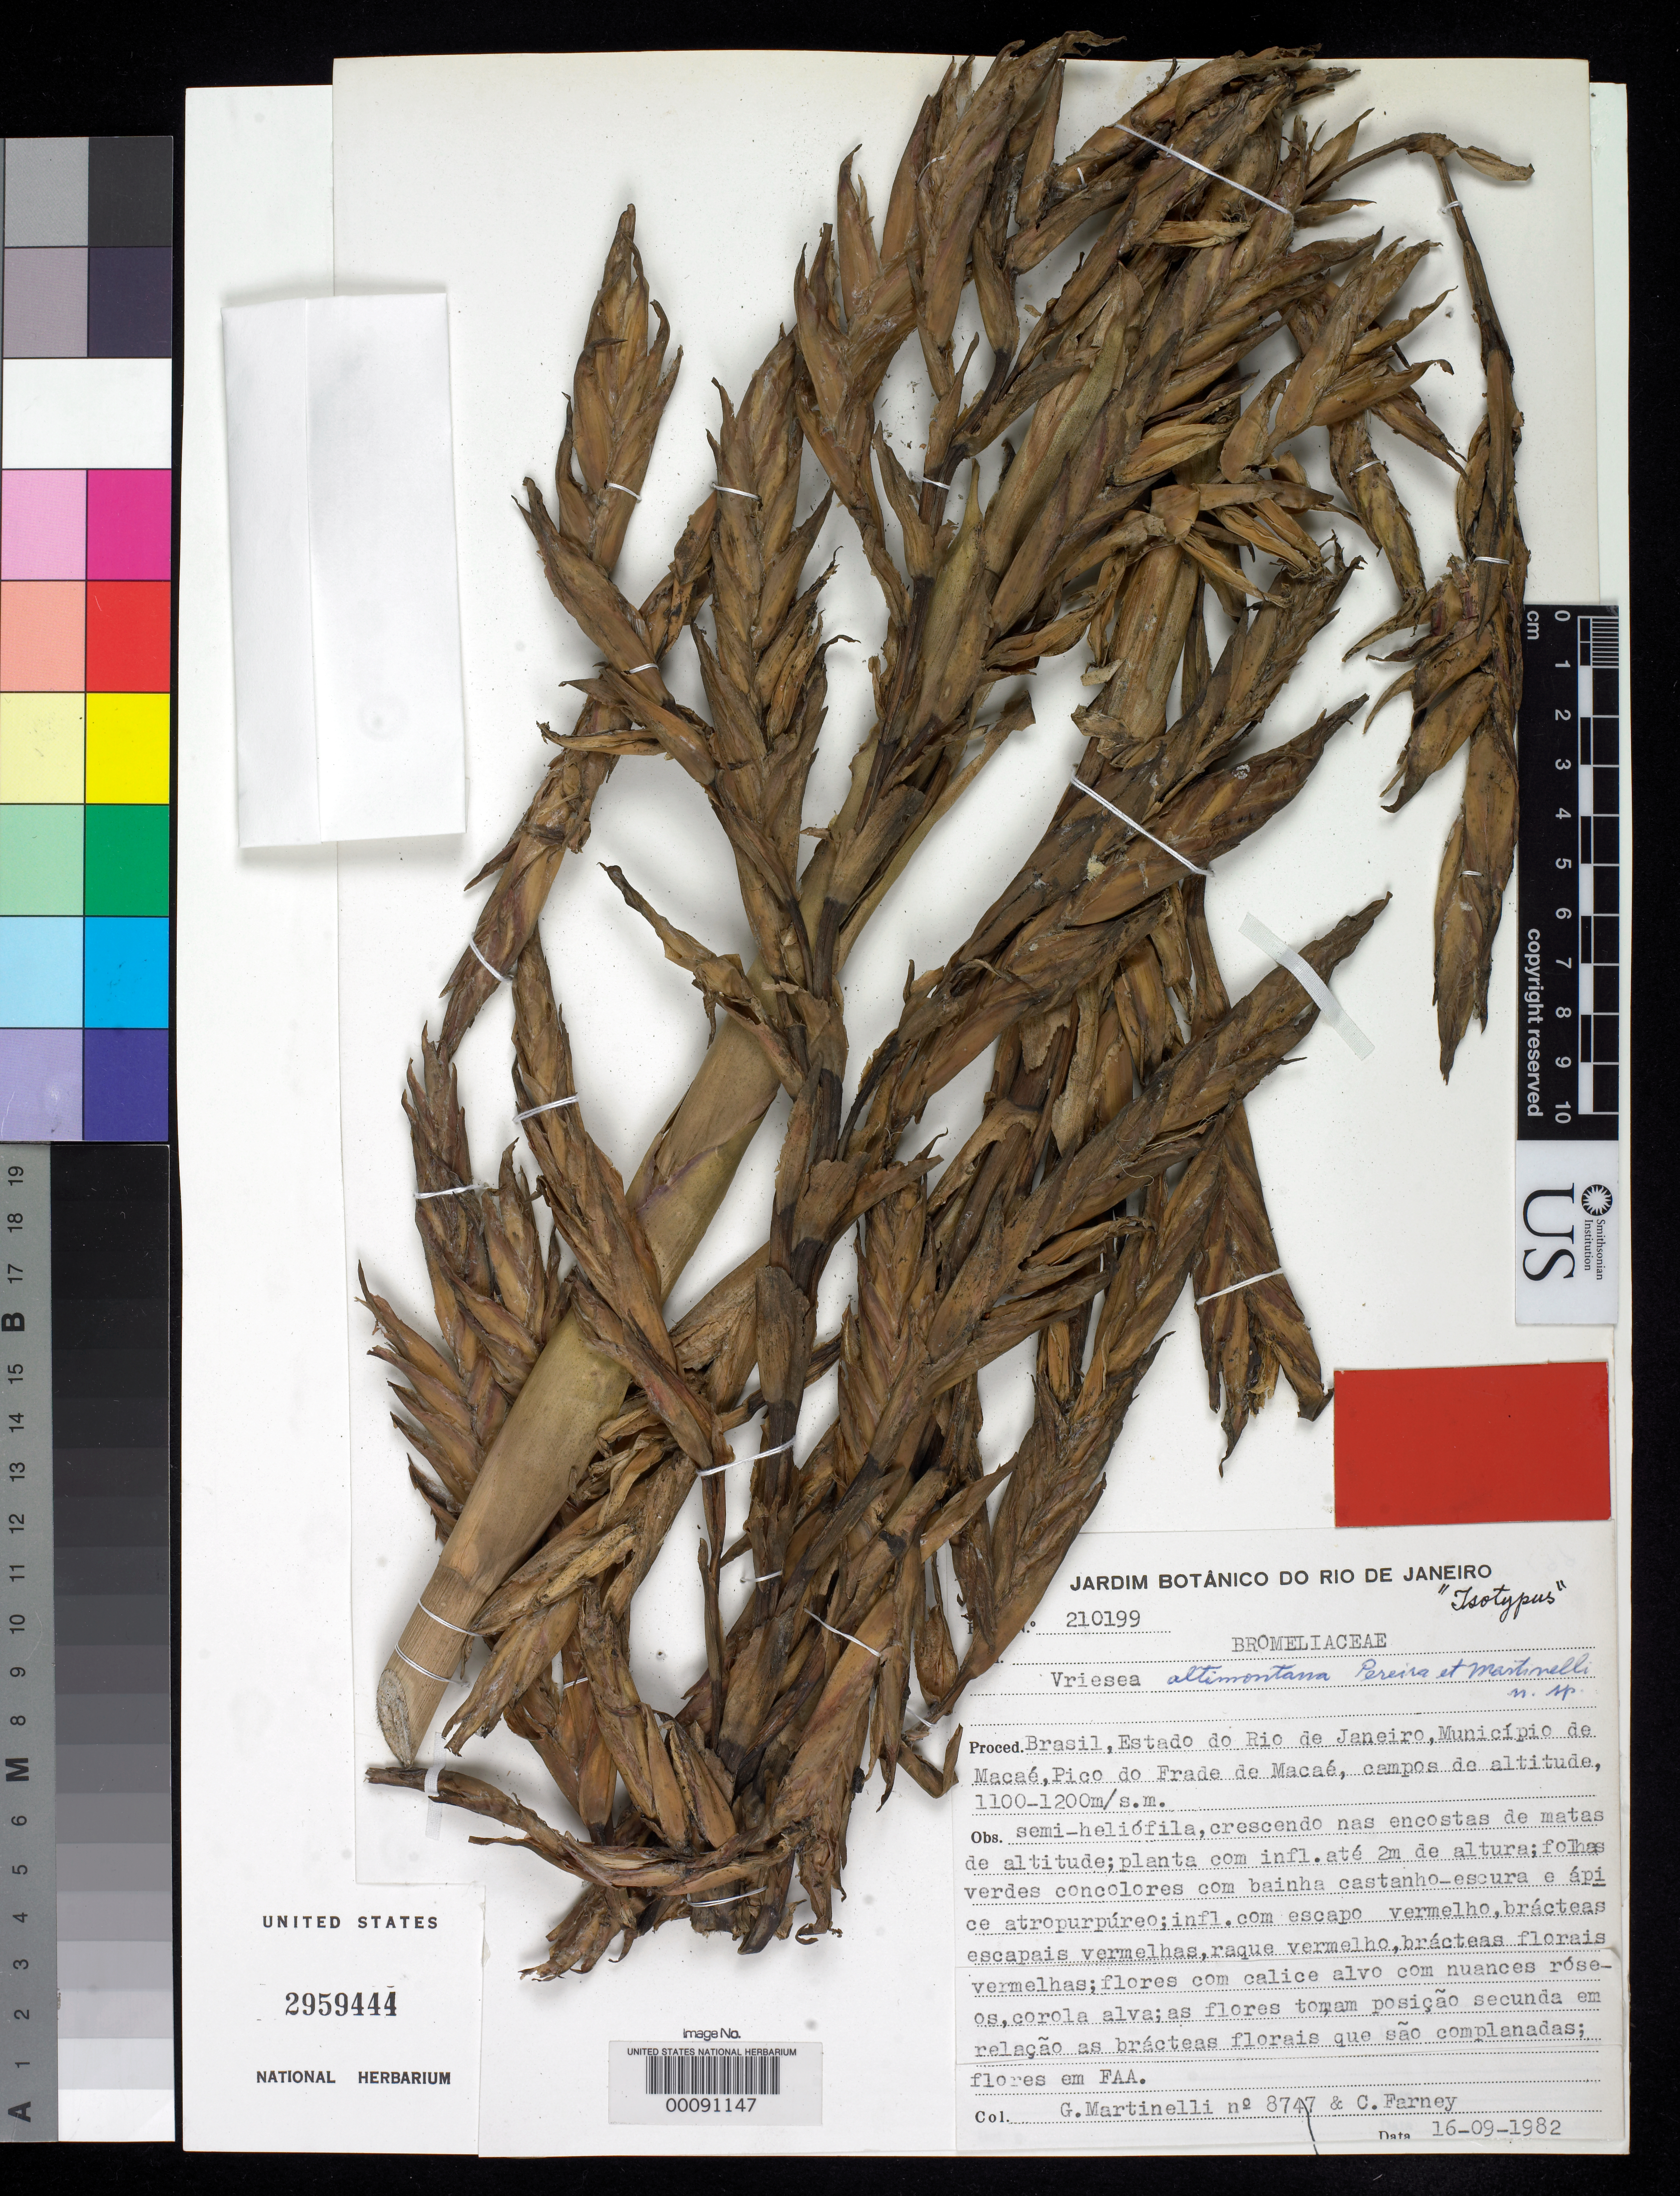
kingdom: Plantae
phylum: Tracheophyta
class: Liliopsida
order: Poales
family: Bromeliaceae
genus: Vriesea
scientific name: Vriesea altimontana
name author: E. Pereira & Martinelli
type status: Isotype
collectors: G. Martinelli & C. Farney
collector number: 8747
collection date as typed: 16 Sep 1982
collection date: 1982-09-16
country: Brazil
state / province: Rio de Janeiro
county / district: Macae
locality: Picodo frade de Macae.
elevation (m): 1100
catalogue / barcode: US 2959444